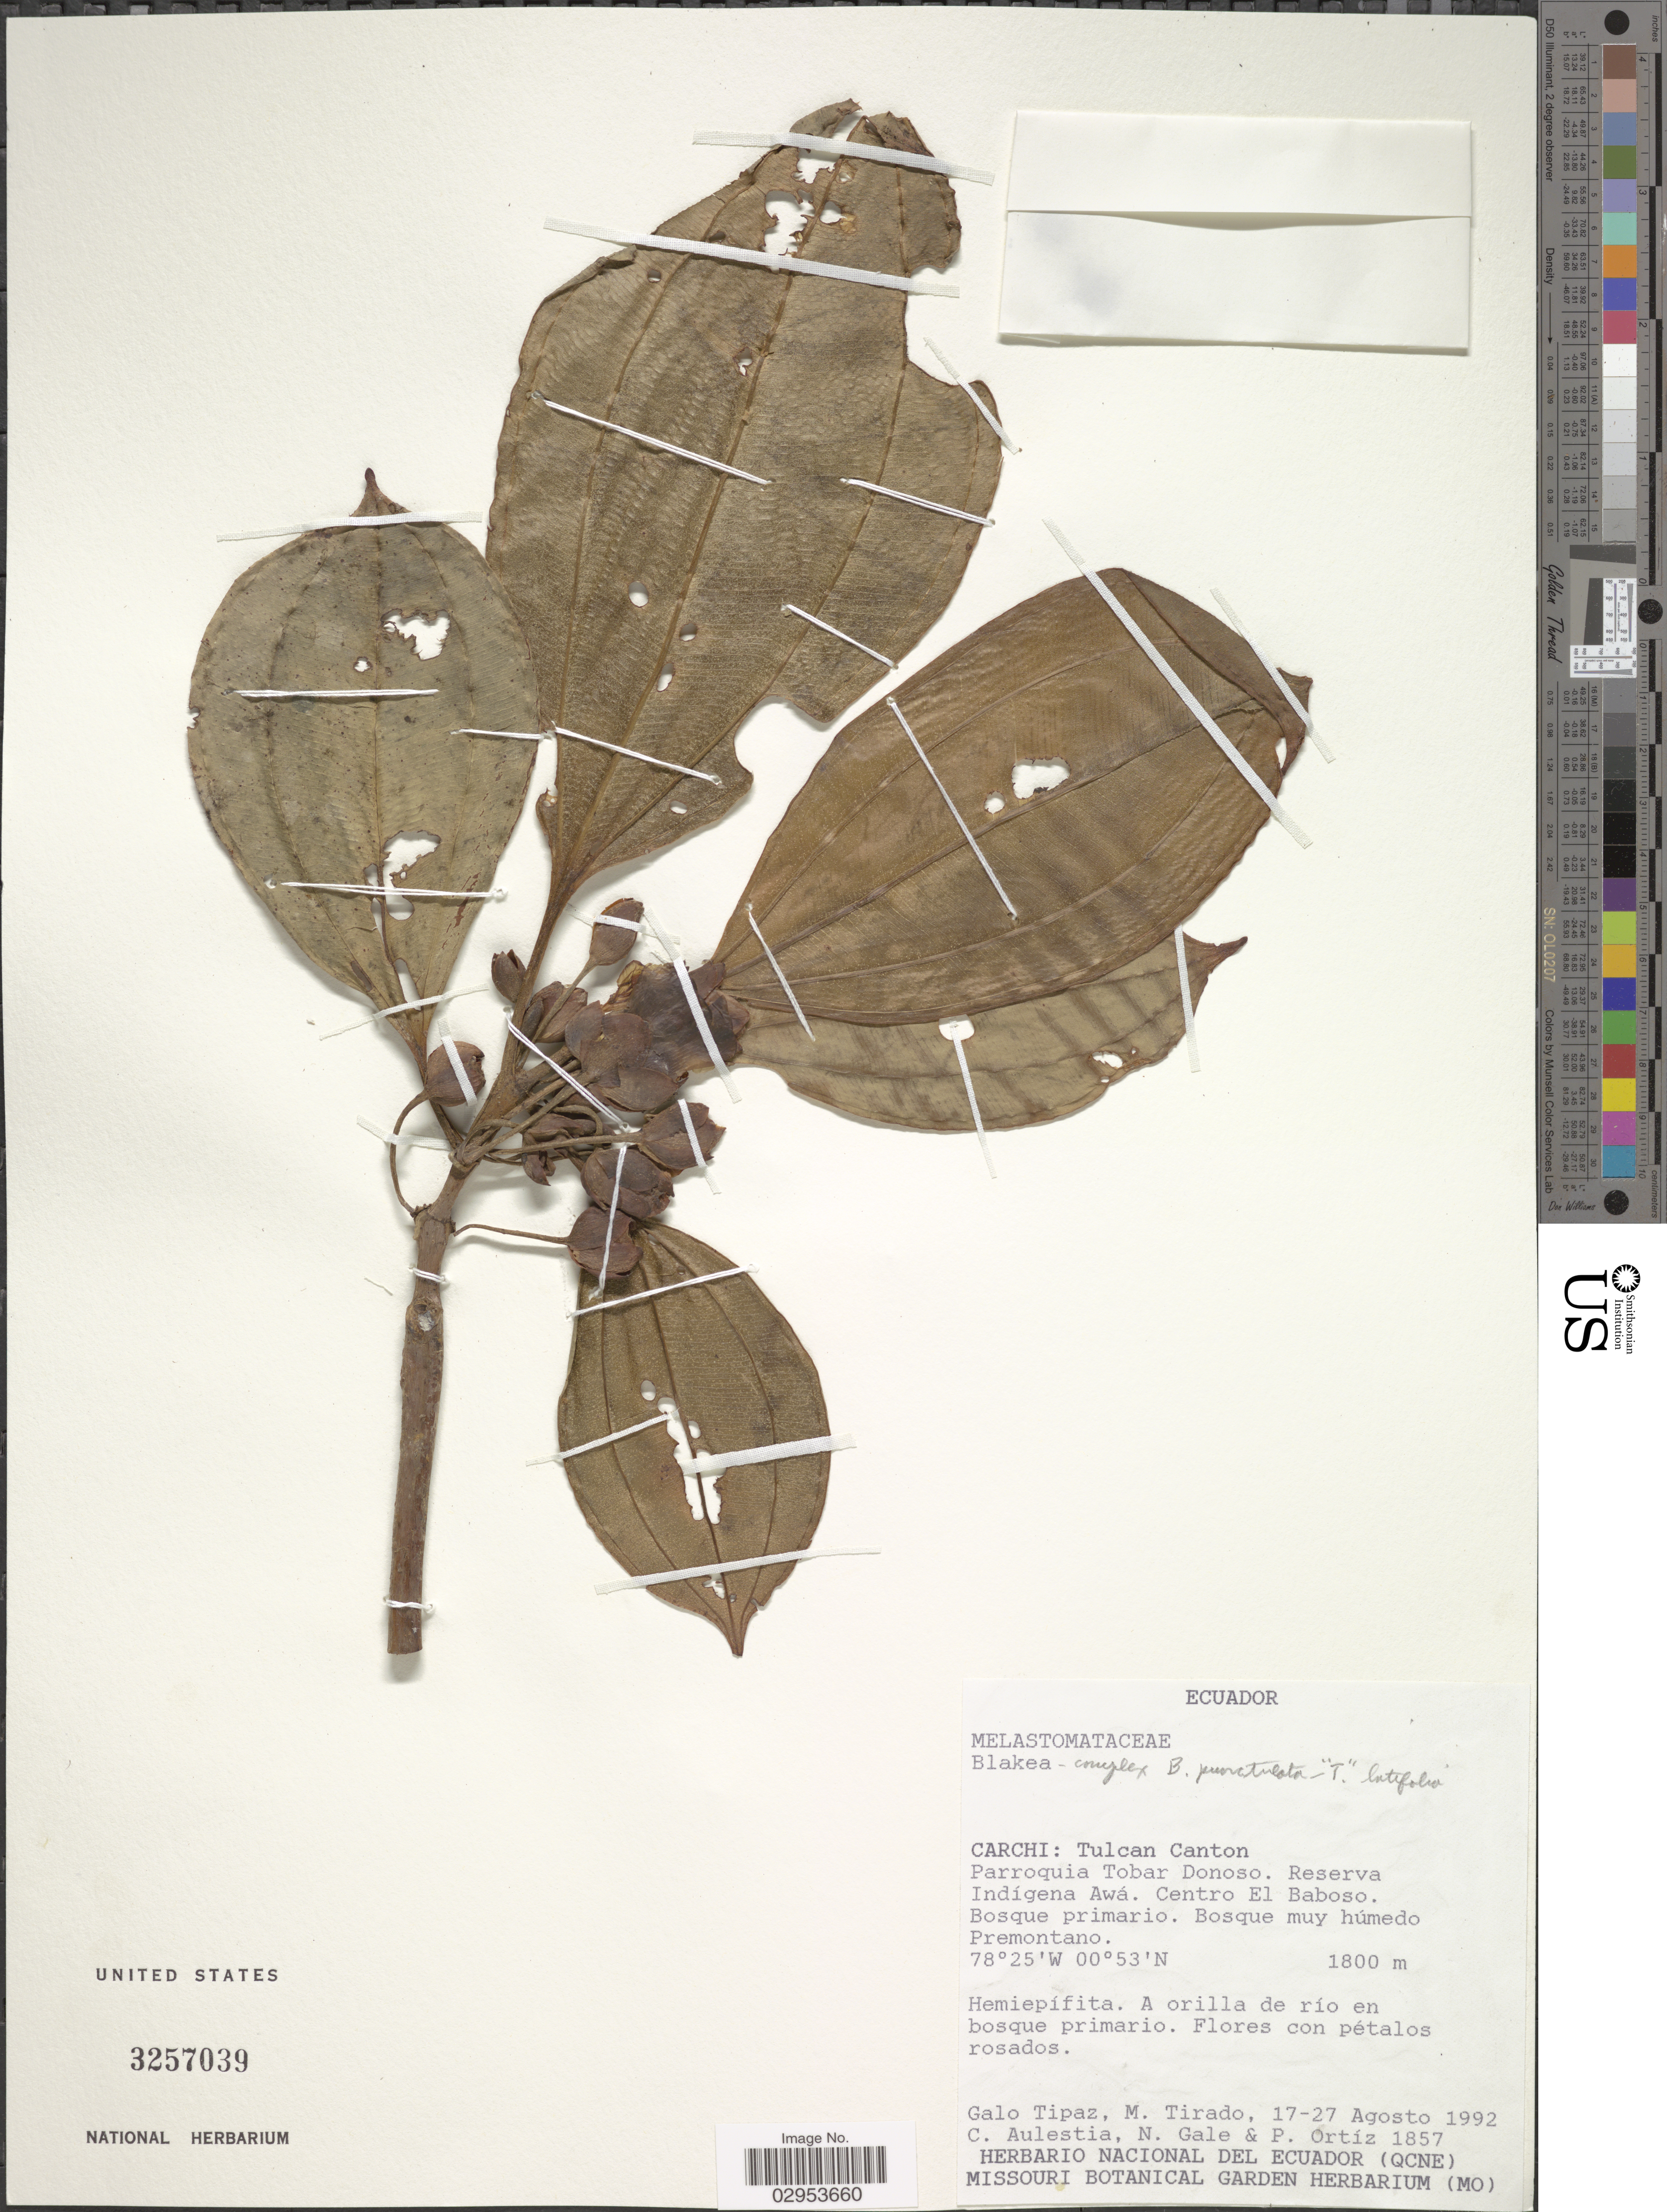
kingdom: Plantae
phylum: Tracheophyta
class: Magnoliopsida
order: Myrtales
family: Melastomataceae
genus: Blakea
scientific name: Blakea sp.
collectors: G. Tipaz, M. Tirado, C. Aulestia, N. Gale & P. Ortíz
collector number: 1857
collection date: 1992-08-17/1992-08-27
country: Ecuador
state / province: Carchi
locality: Tulcan Canton. Parroquia Tobar Donoso. Reserva Indígena Awá. Centro El Baboso.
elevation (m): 1800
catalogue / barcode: US 3257039